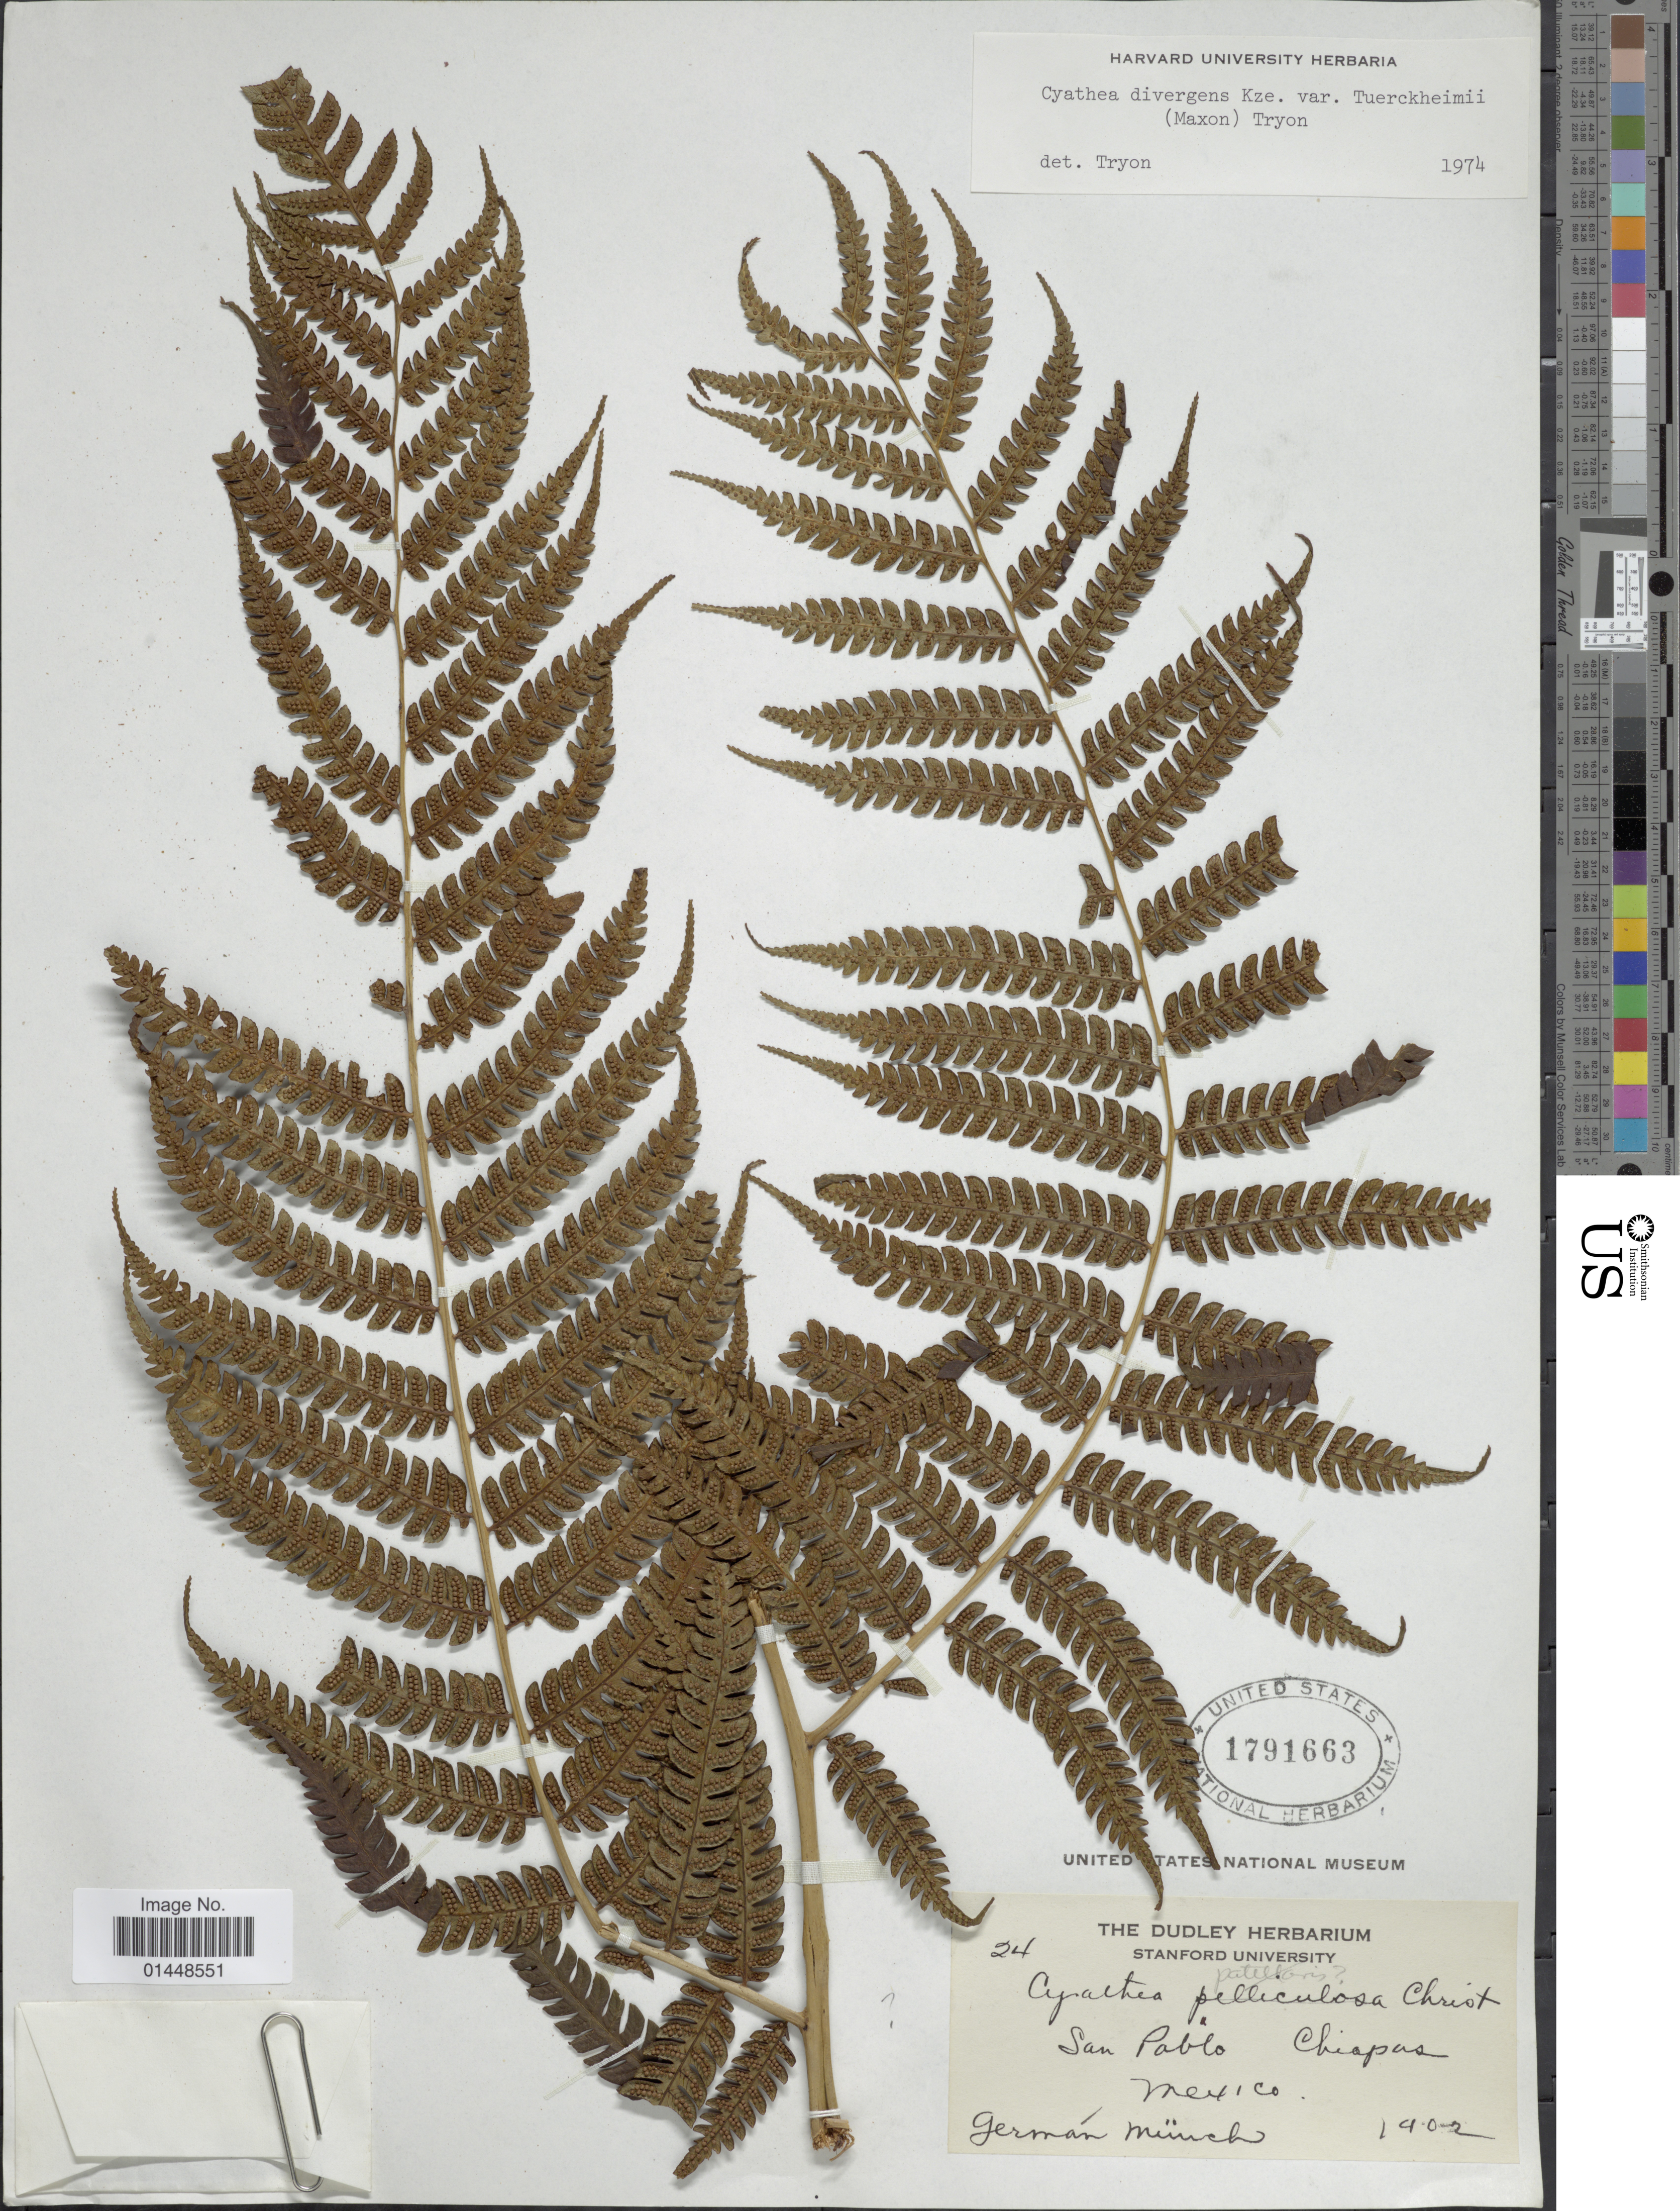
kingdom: Plantae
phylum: Tracheophyta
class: Polypodiopsida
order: Cyatheales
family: Cyatheaceae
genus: Cyathea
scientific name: Cyathea divergens var. tuerckheimii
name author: (Maxon) R.M. Tryon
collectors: G. Munch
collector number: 24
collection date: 1902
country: Mexico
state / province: Chiapas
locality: San Pablo, Chiapas, Mexico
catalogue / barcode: US 1791663